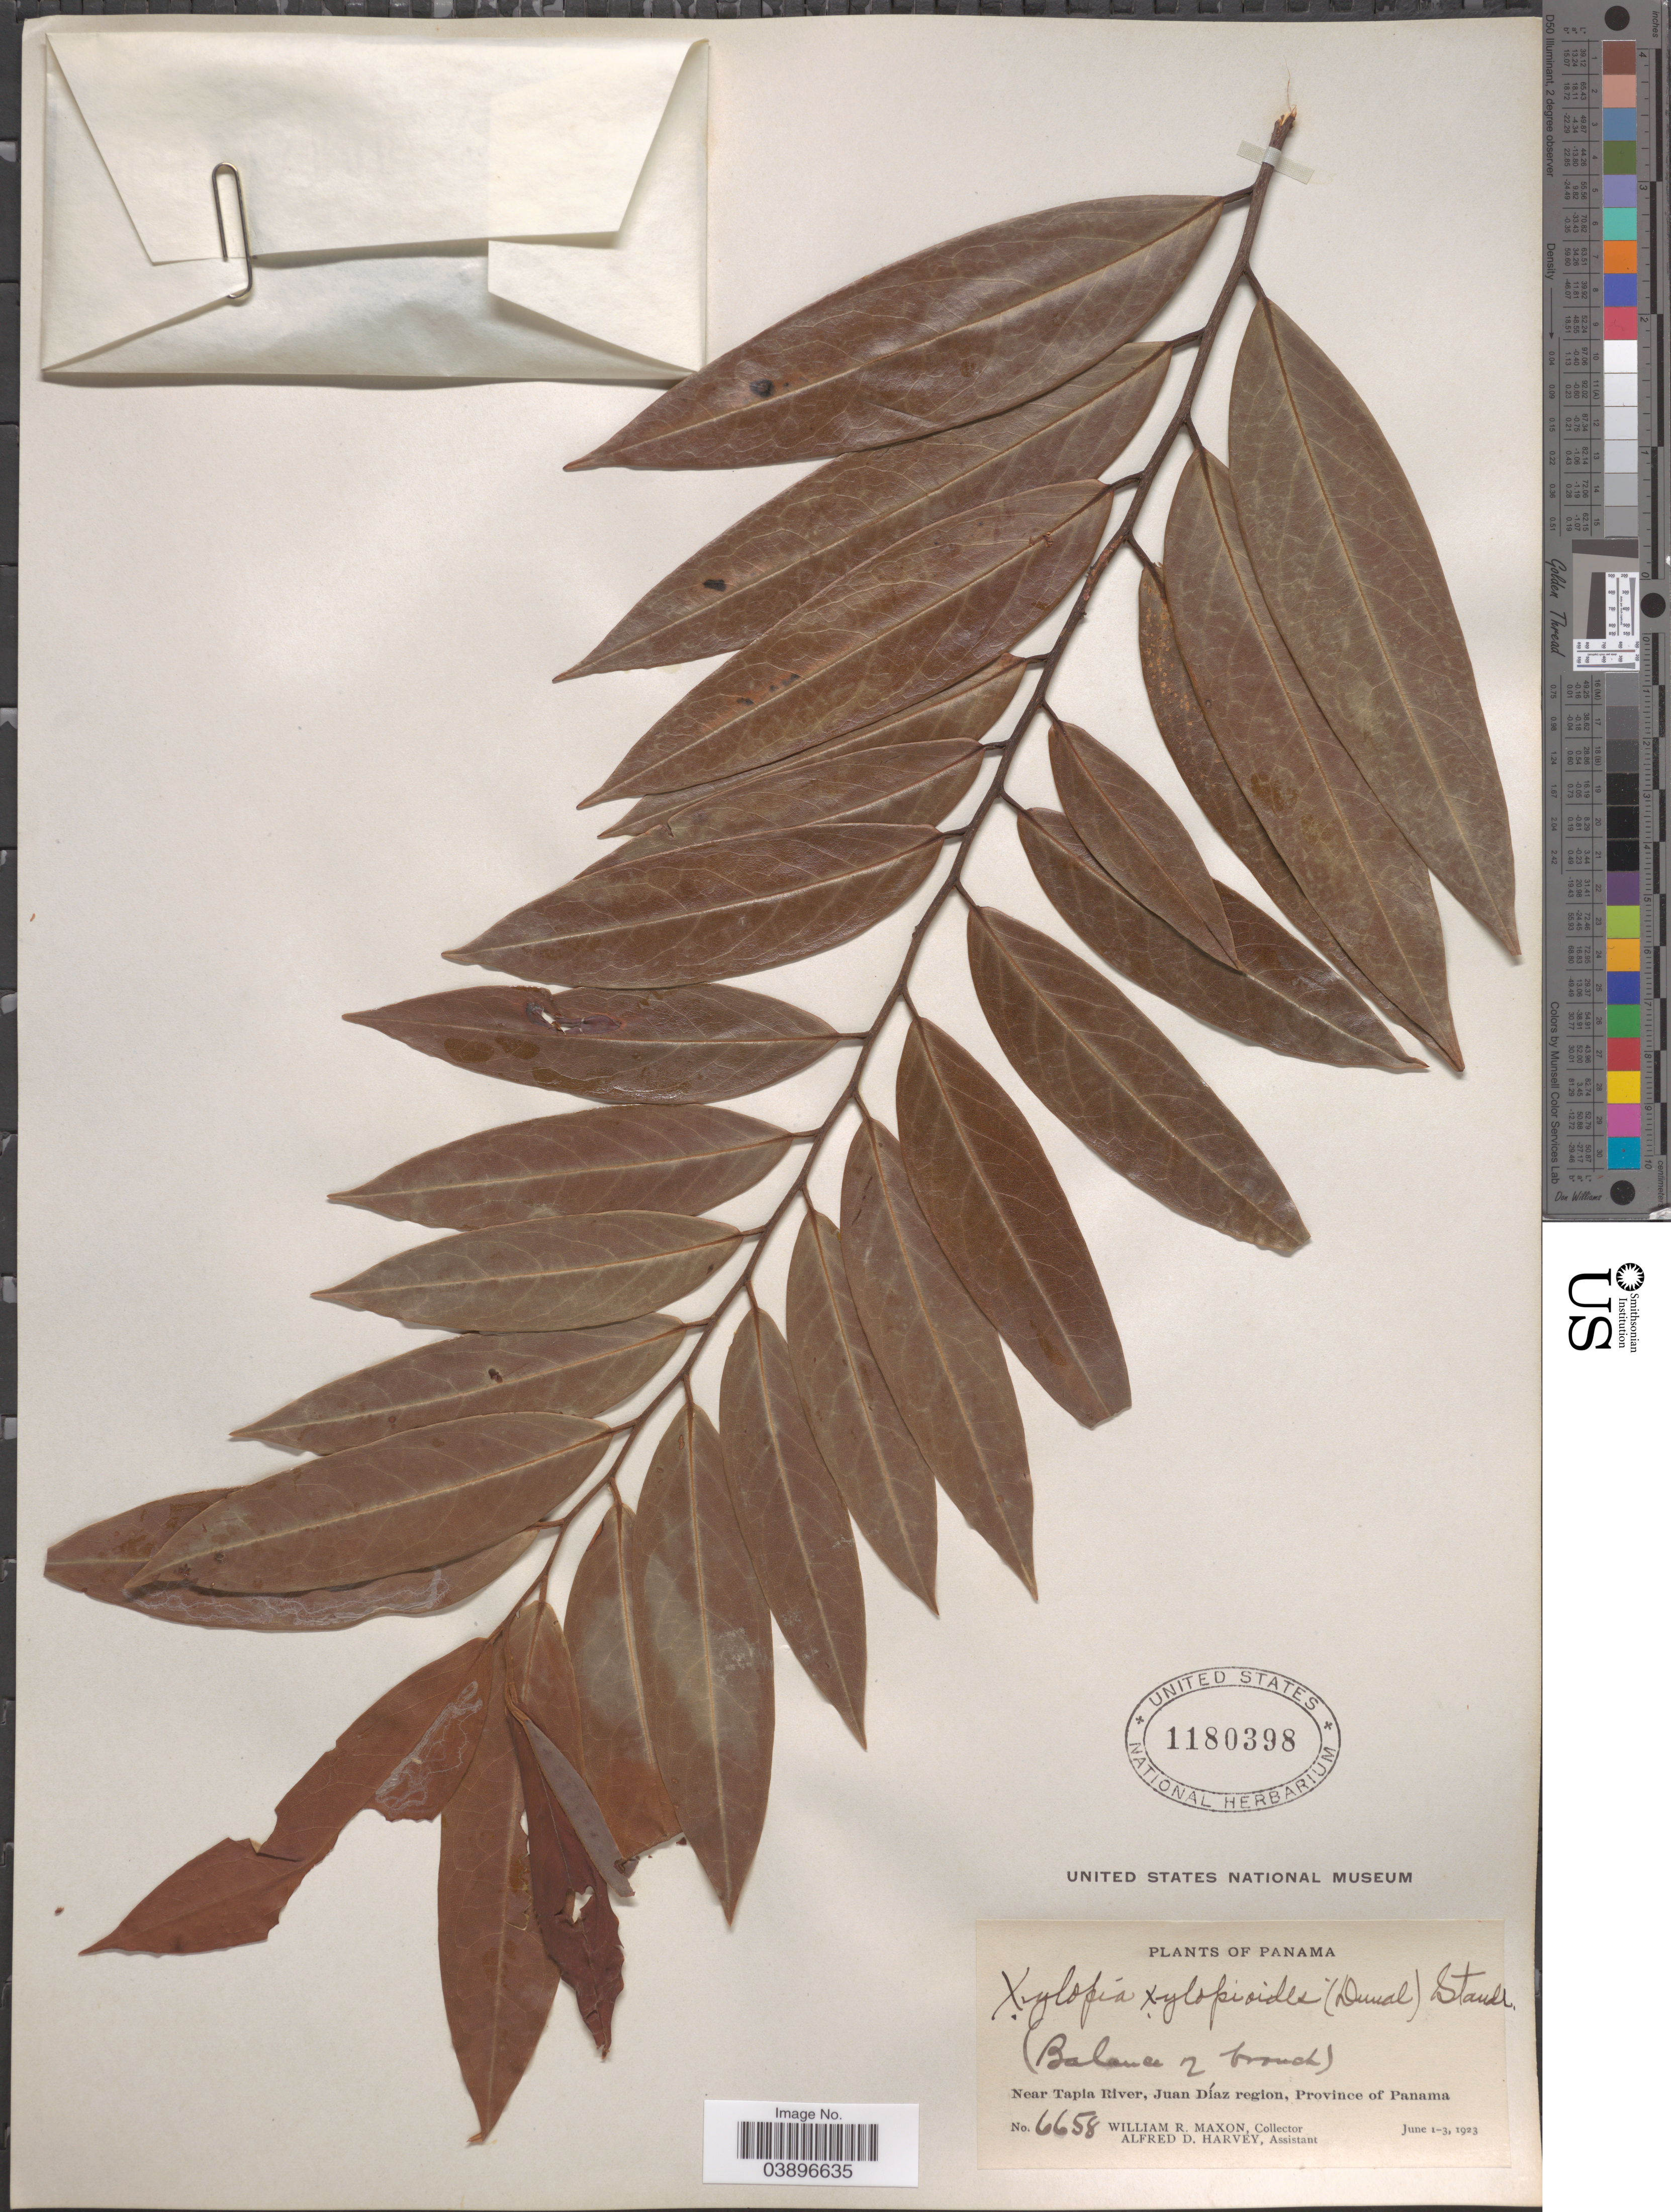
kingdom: Plantae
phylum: Tracheophyta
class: Magnoliopsida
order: Magnoliales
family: Annonaceae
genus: Xylopia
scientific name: Xylopia aromatica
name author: (Lam.) Mart.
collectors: W. R. Maxon & A. D. Harvey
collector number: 6658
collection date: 1923-06-01/1923-06-03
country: Panama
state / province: Panamá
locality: Near Tapia River, Juan Díaz region.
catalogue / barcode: US 1180398